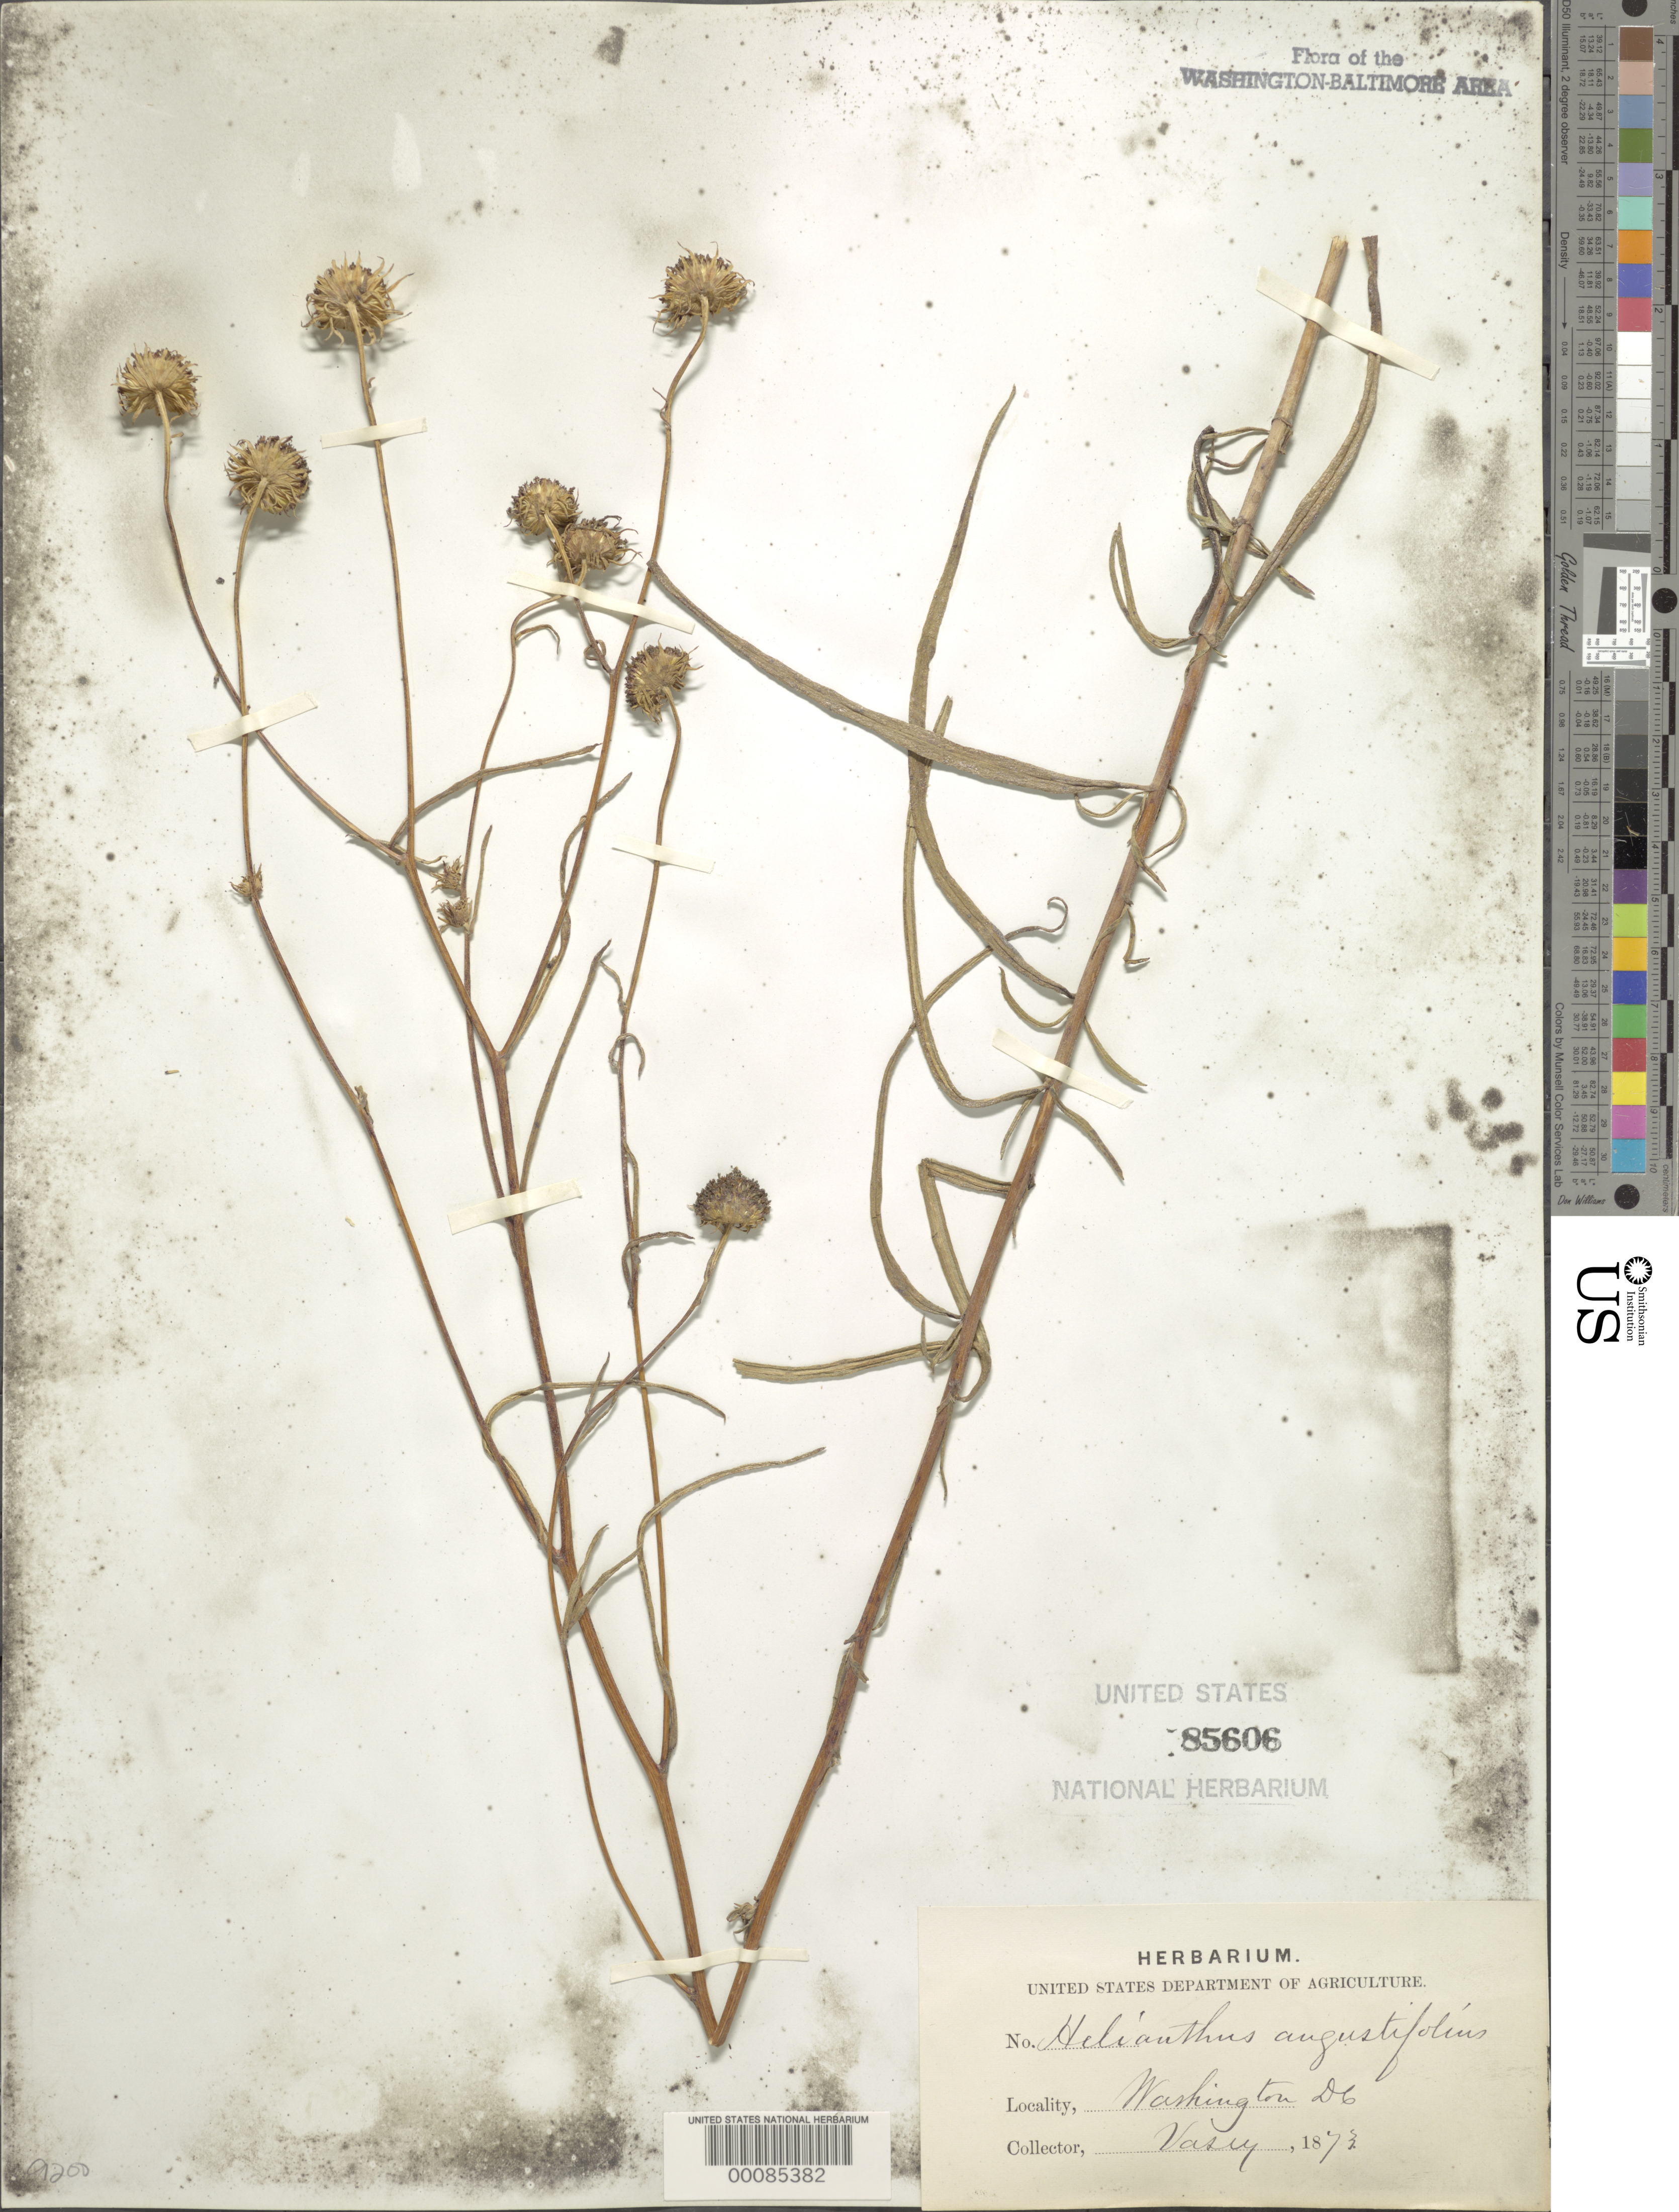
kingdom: Plantae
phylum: Tracheophyta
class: Magnoliopsida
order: Asterales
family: Asteraceae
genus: Helianthus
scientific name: Helianthus angustifolius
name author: L.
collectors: G. Vasey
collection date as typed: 1873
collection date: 1873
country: United States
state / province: District of Columbia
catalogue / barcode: US 85606